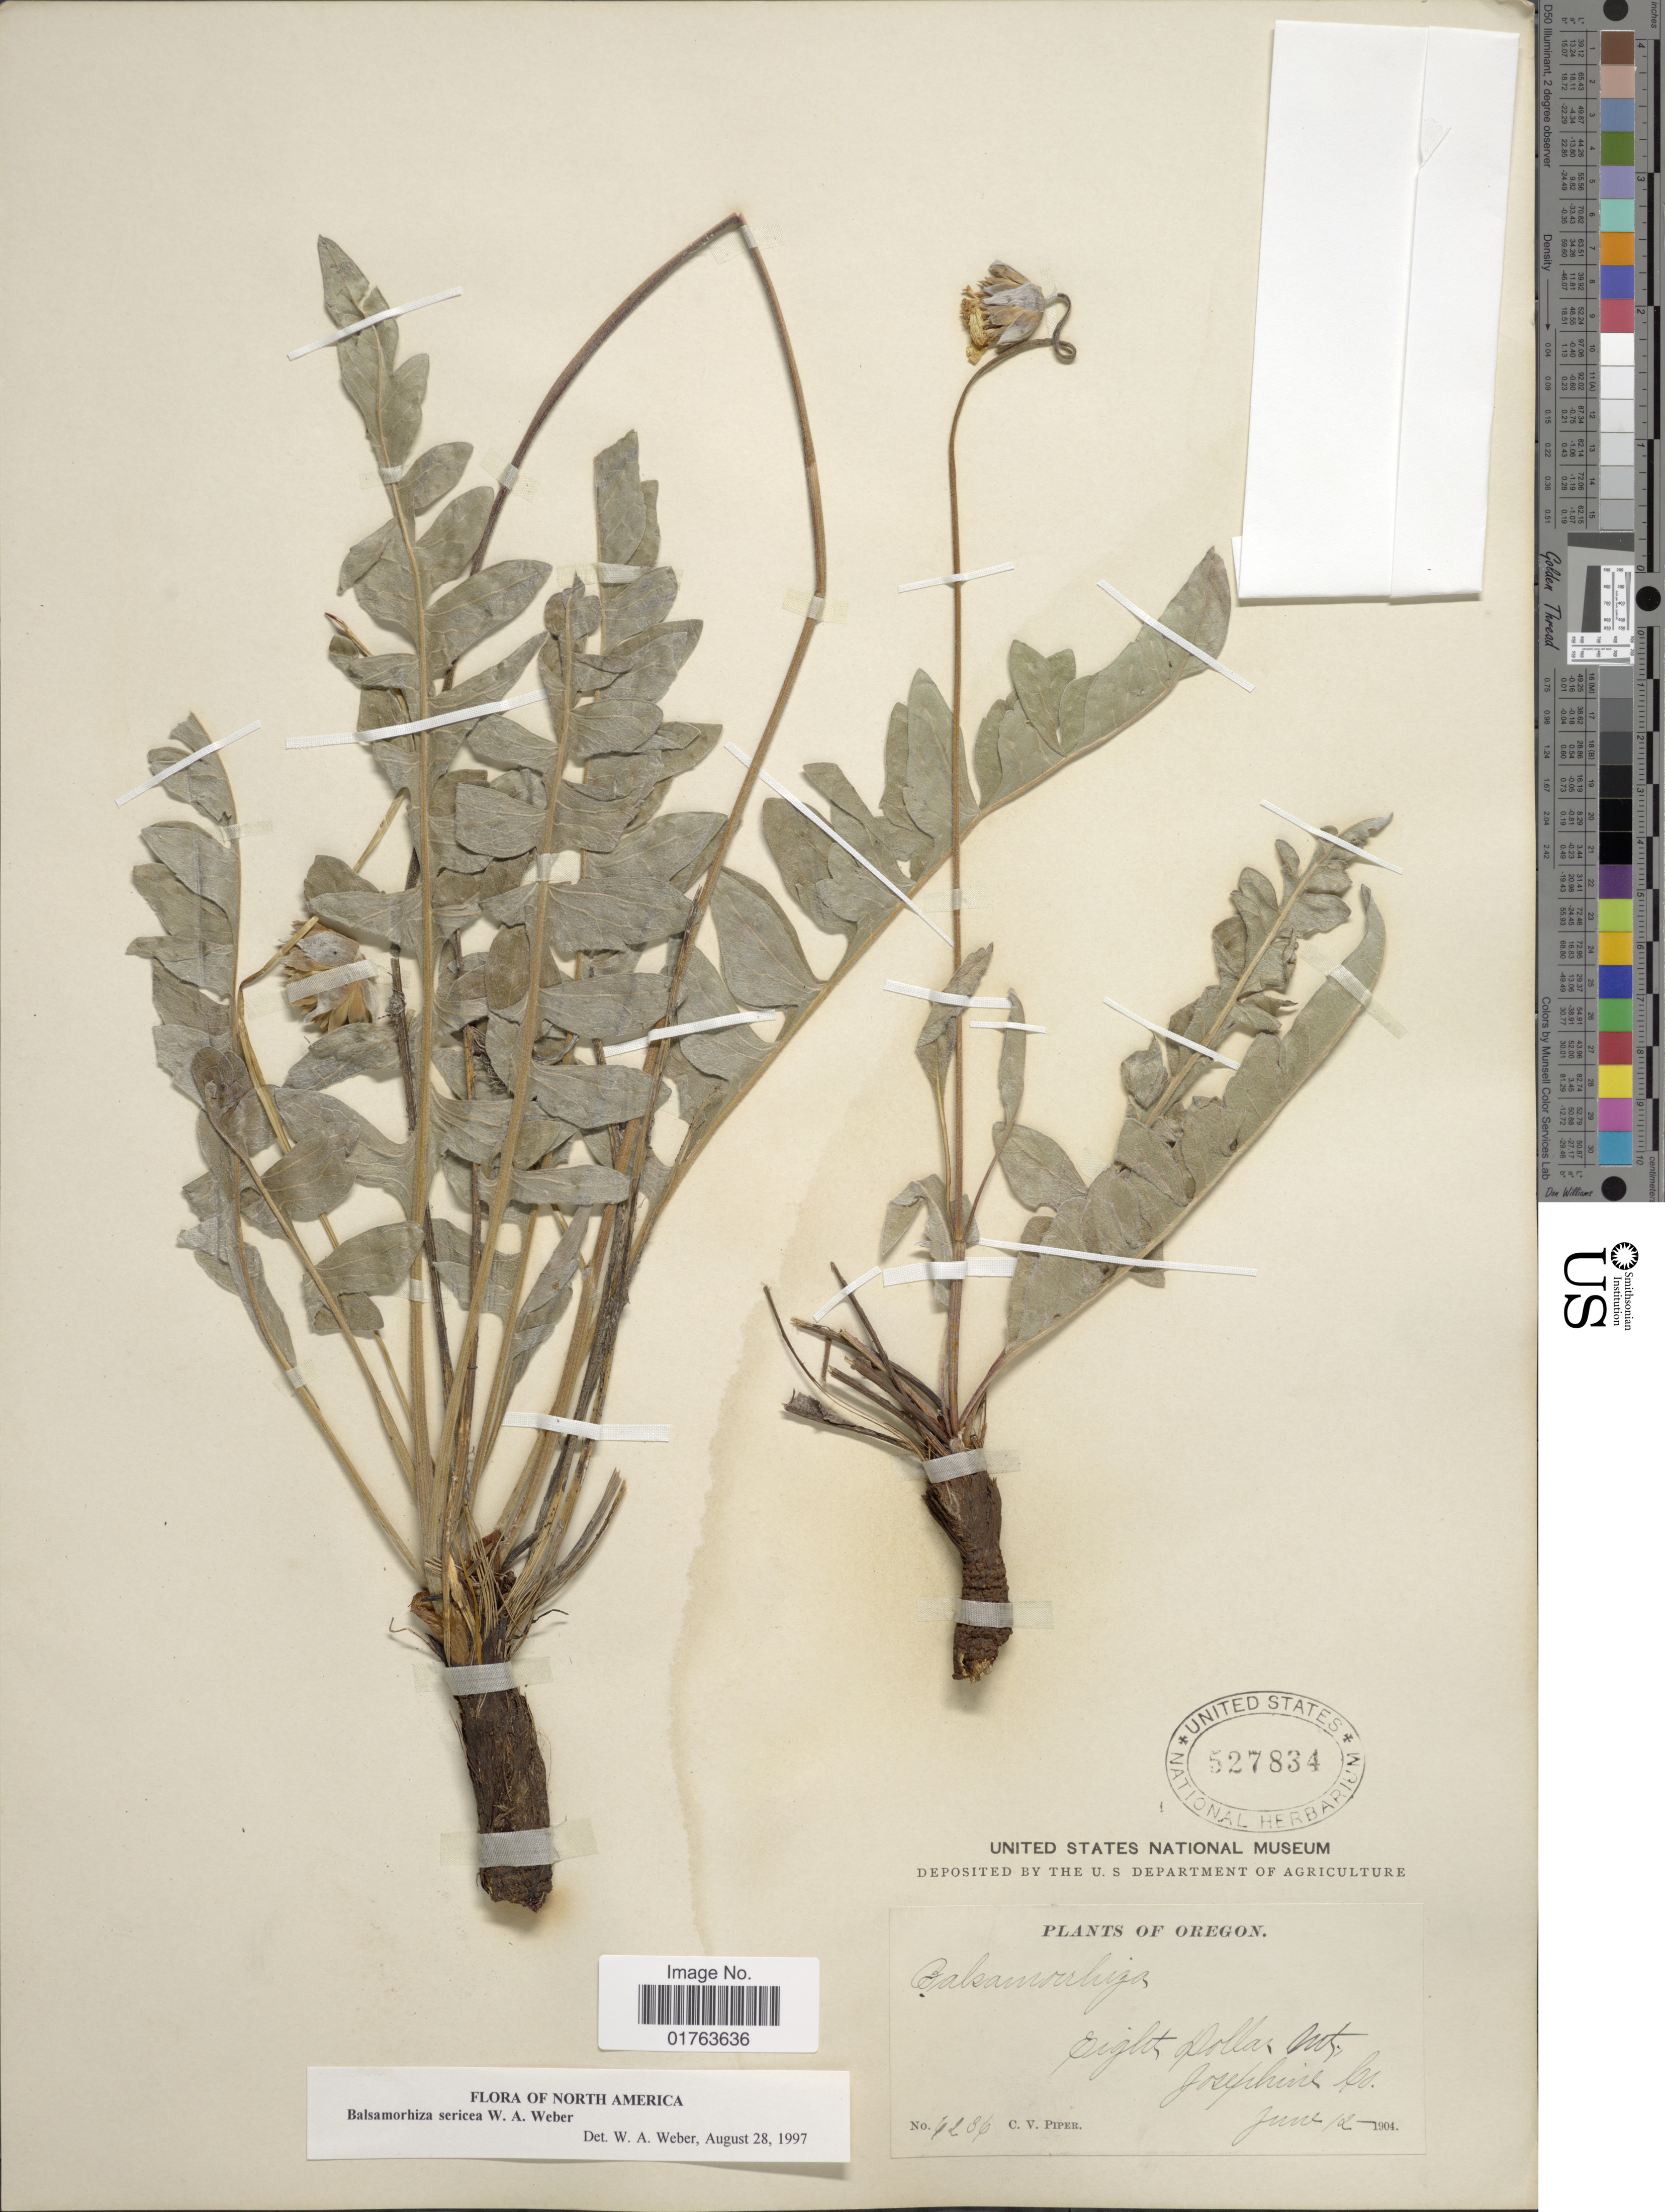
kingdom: Plantae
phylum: Tracheophyta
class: Magnoliopsida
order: Asterales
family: Asteraceae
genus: Balsamorhiza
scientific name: Balsamorhiza sericea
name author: W.A. Weber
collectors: C. V. Piper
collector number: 6236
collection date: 1904-06-12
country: United States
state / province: Oregon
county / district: Josephine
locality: Eight Dolla Mts, Josephine Co.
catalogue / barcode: US 527834